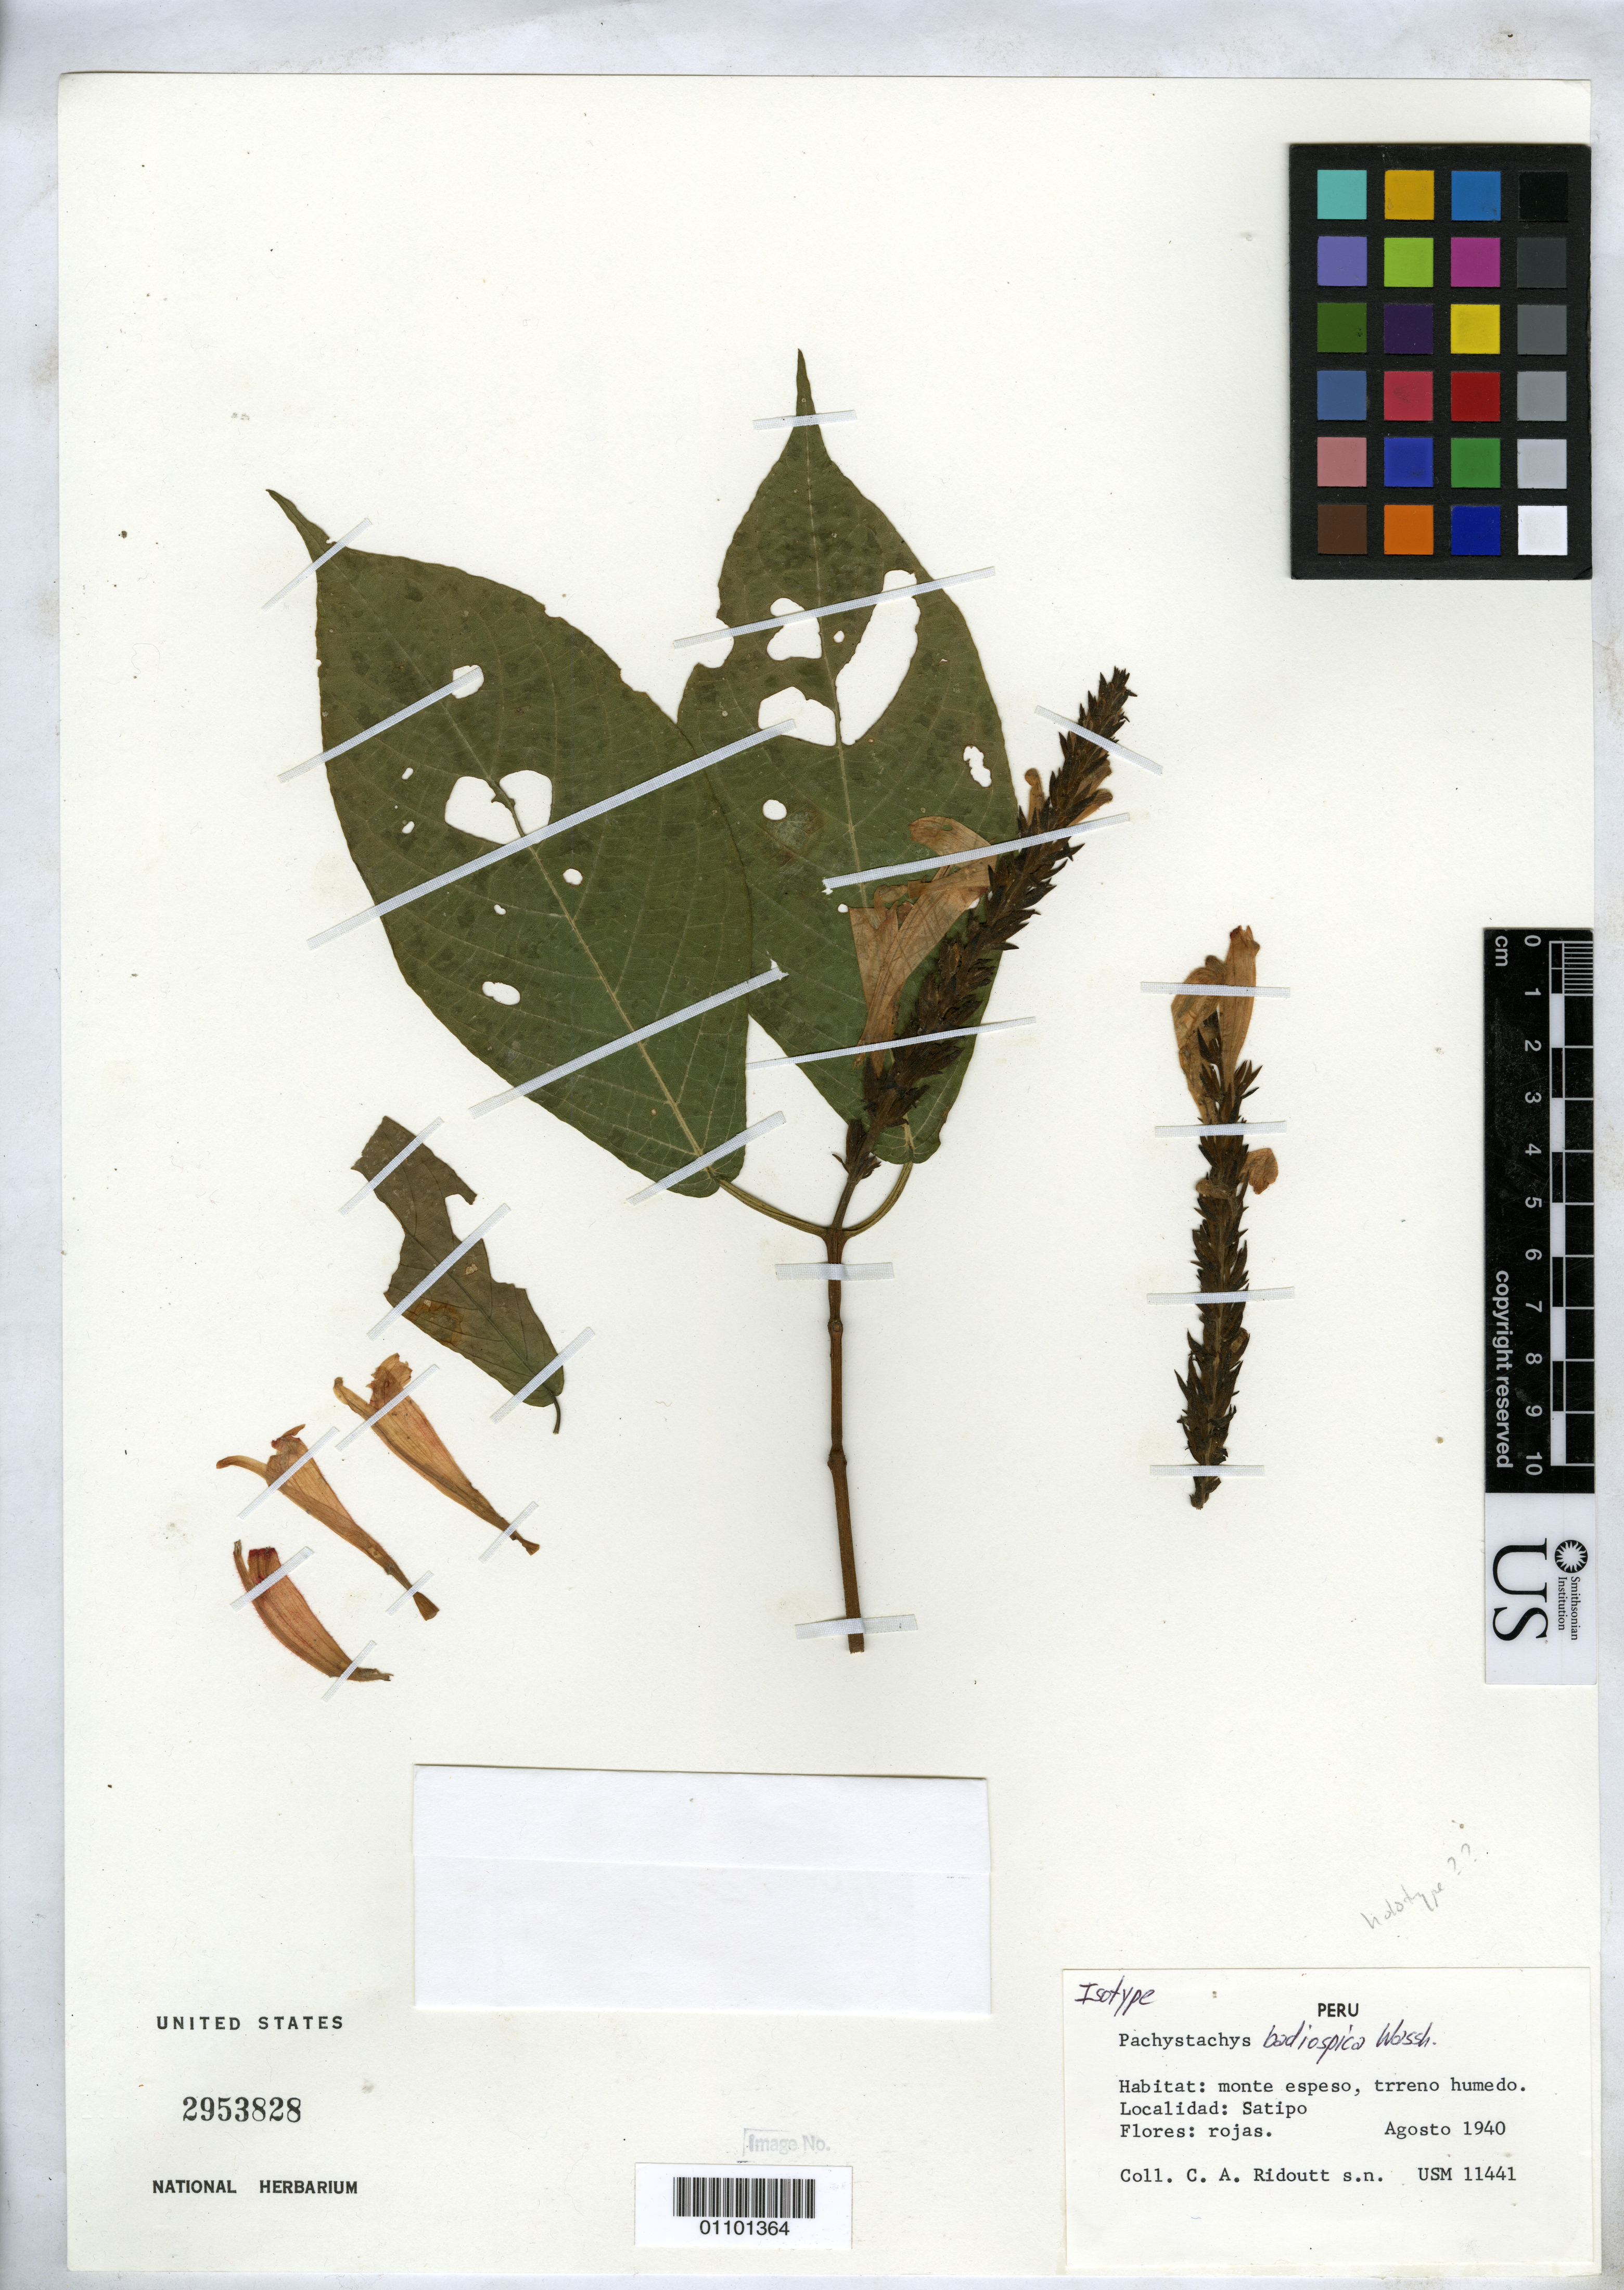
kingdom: Plantae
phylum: Tracheophyta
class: Magnoliopsida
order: Lamiales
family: Acanthaceae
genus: Pachystachys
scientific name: Pachystachys badiospica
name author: Wassh.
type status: Isotype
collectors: C. Ridoutt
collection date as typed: Aug 1940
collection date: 1940-08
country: Peru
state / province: Junín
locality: Satipo.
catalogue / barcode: US 2953828